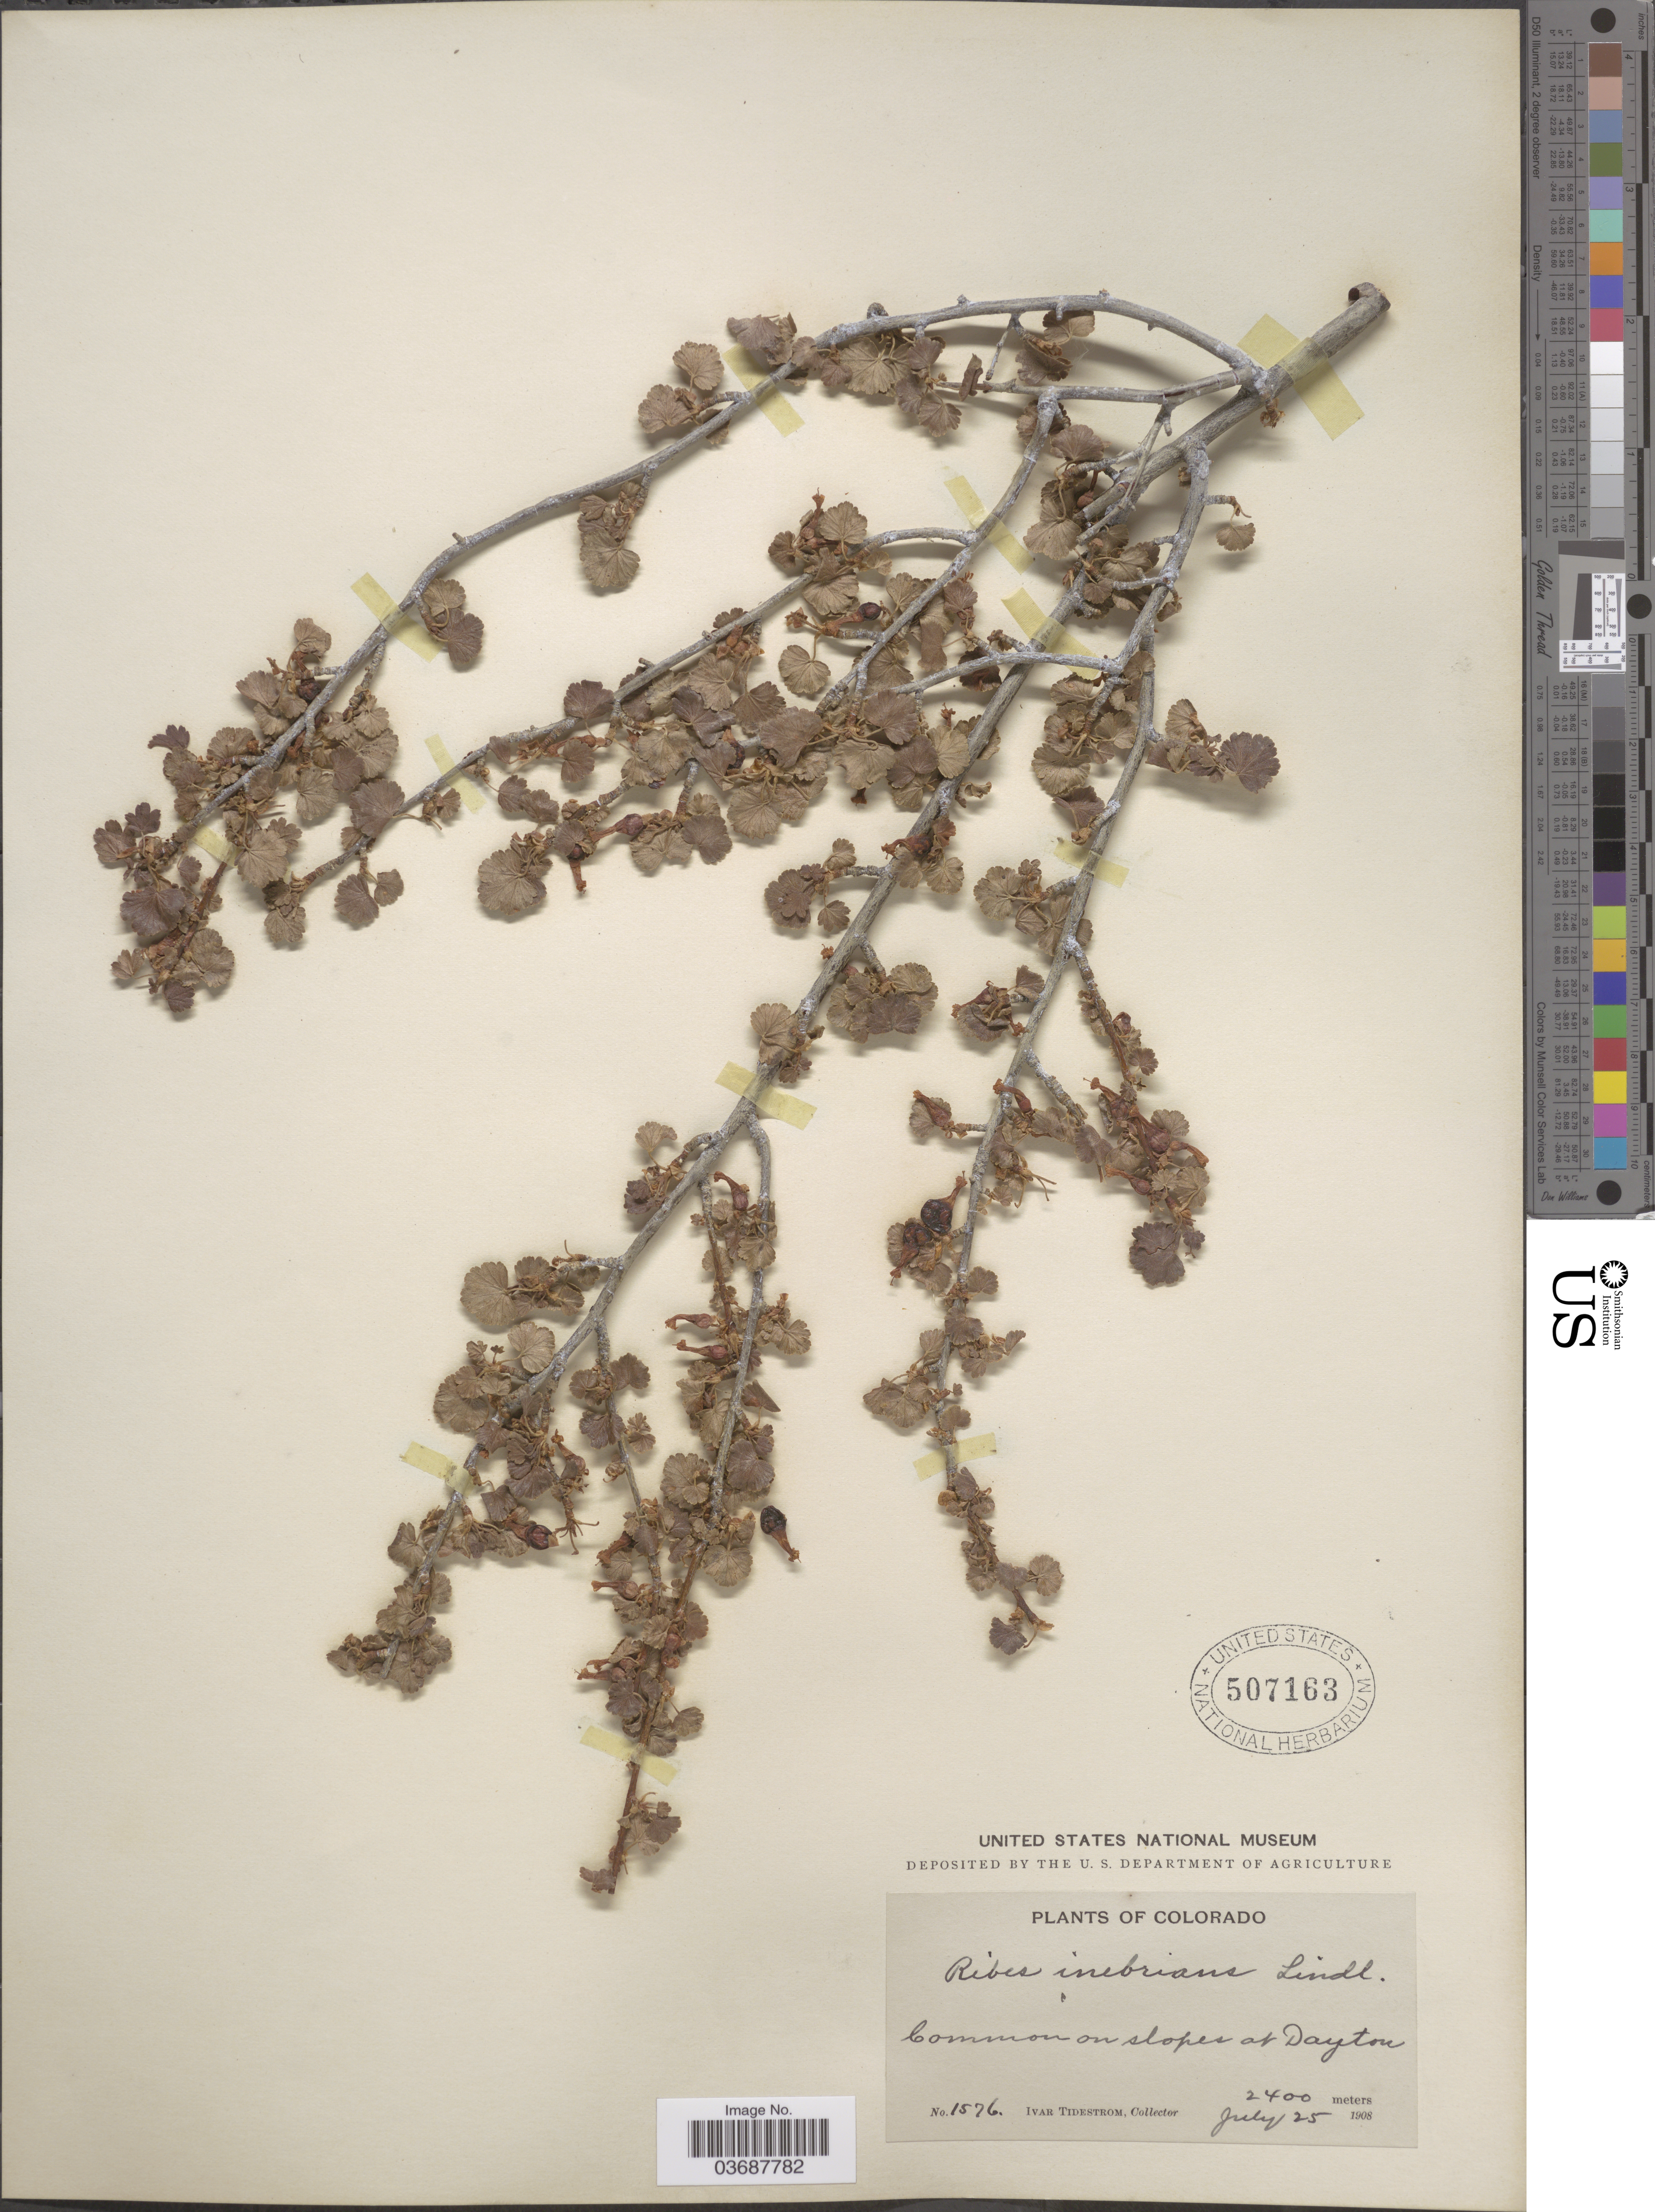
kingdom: Plantae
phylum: Tracheophyta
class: Magnoliopsida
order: Saxifragales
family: Grossulariaceae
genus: Ribes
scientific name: Ribes inebrians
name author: Lindl.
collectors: I. F. Tidestrom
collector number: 1576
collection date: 1908-07-25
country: United States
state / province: Colorado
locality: On slopes at Dayton.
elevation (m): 2400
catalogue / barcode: US 507163